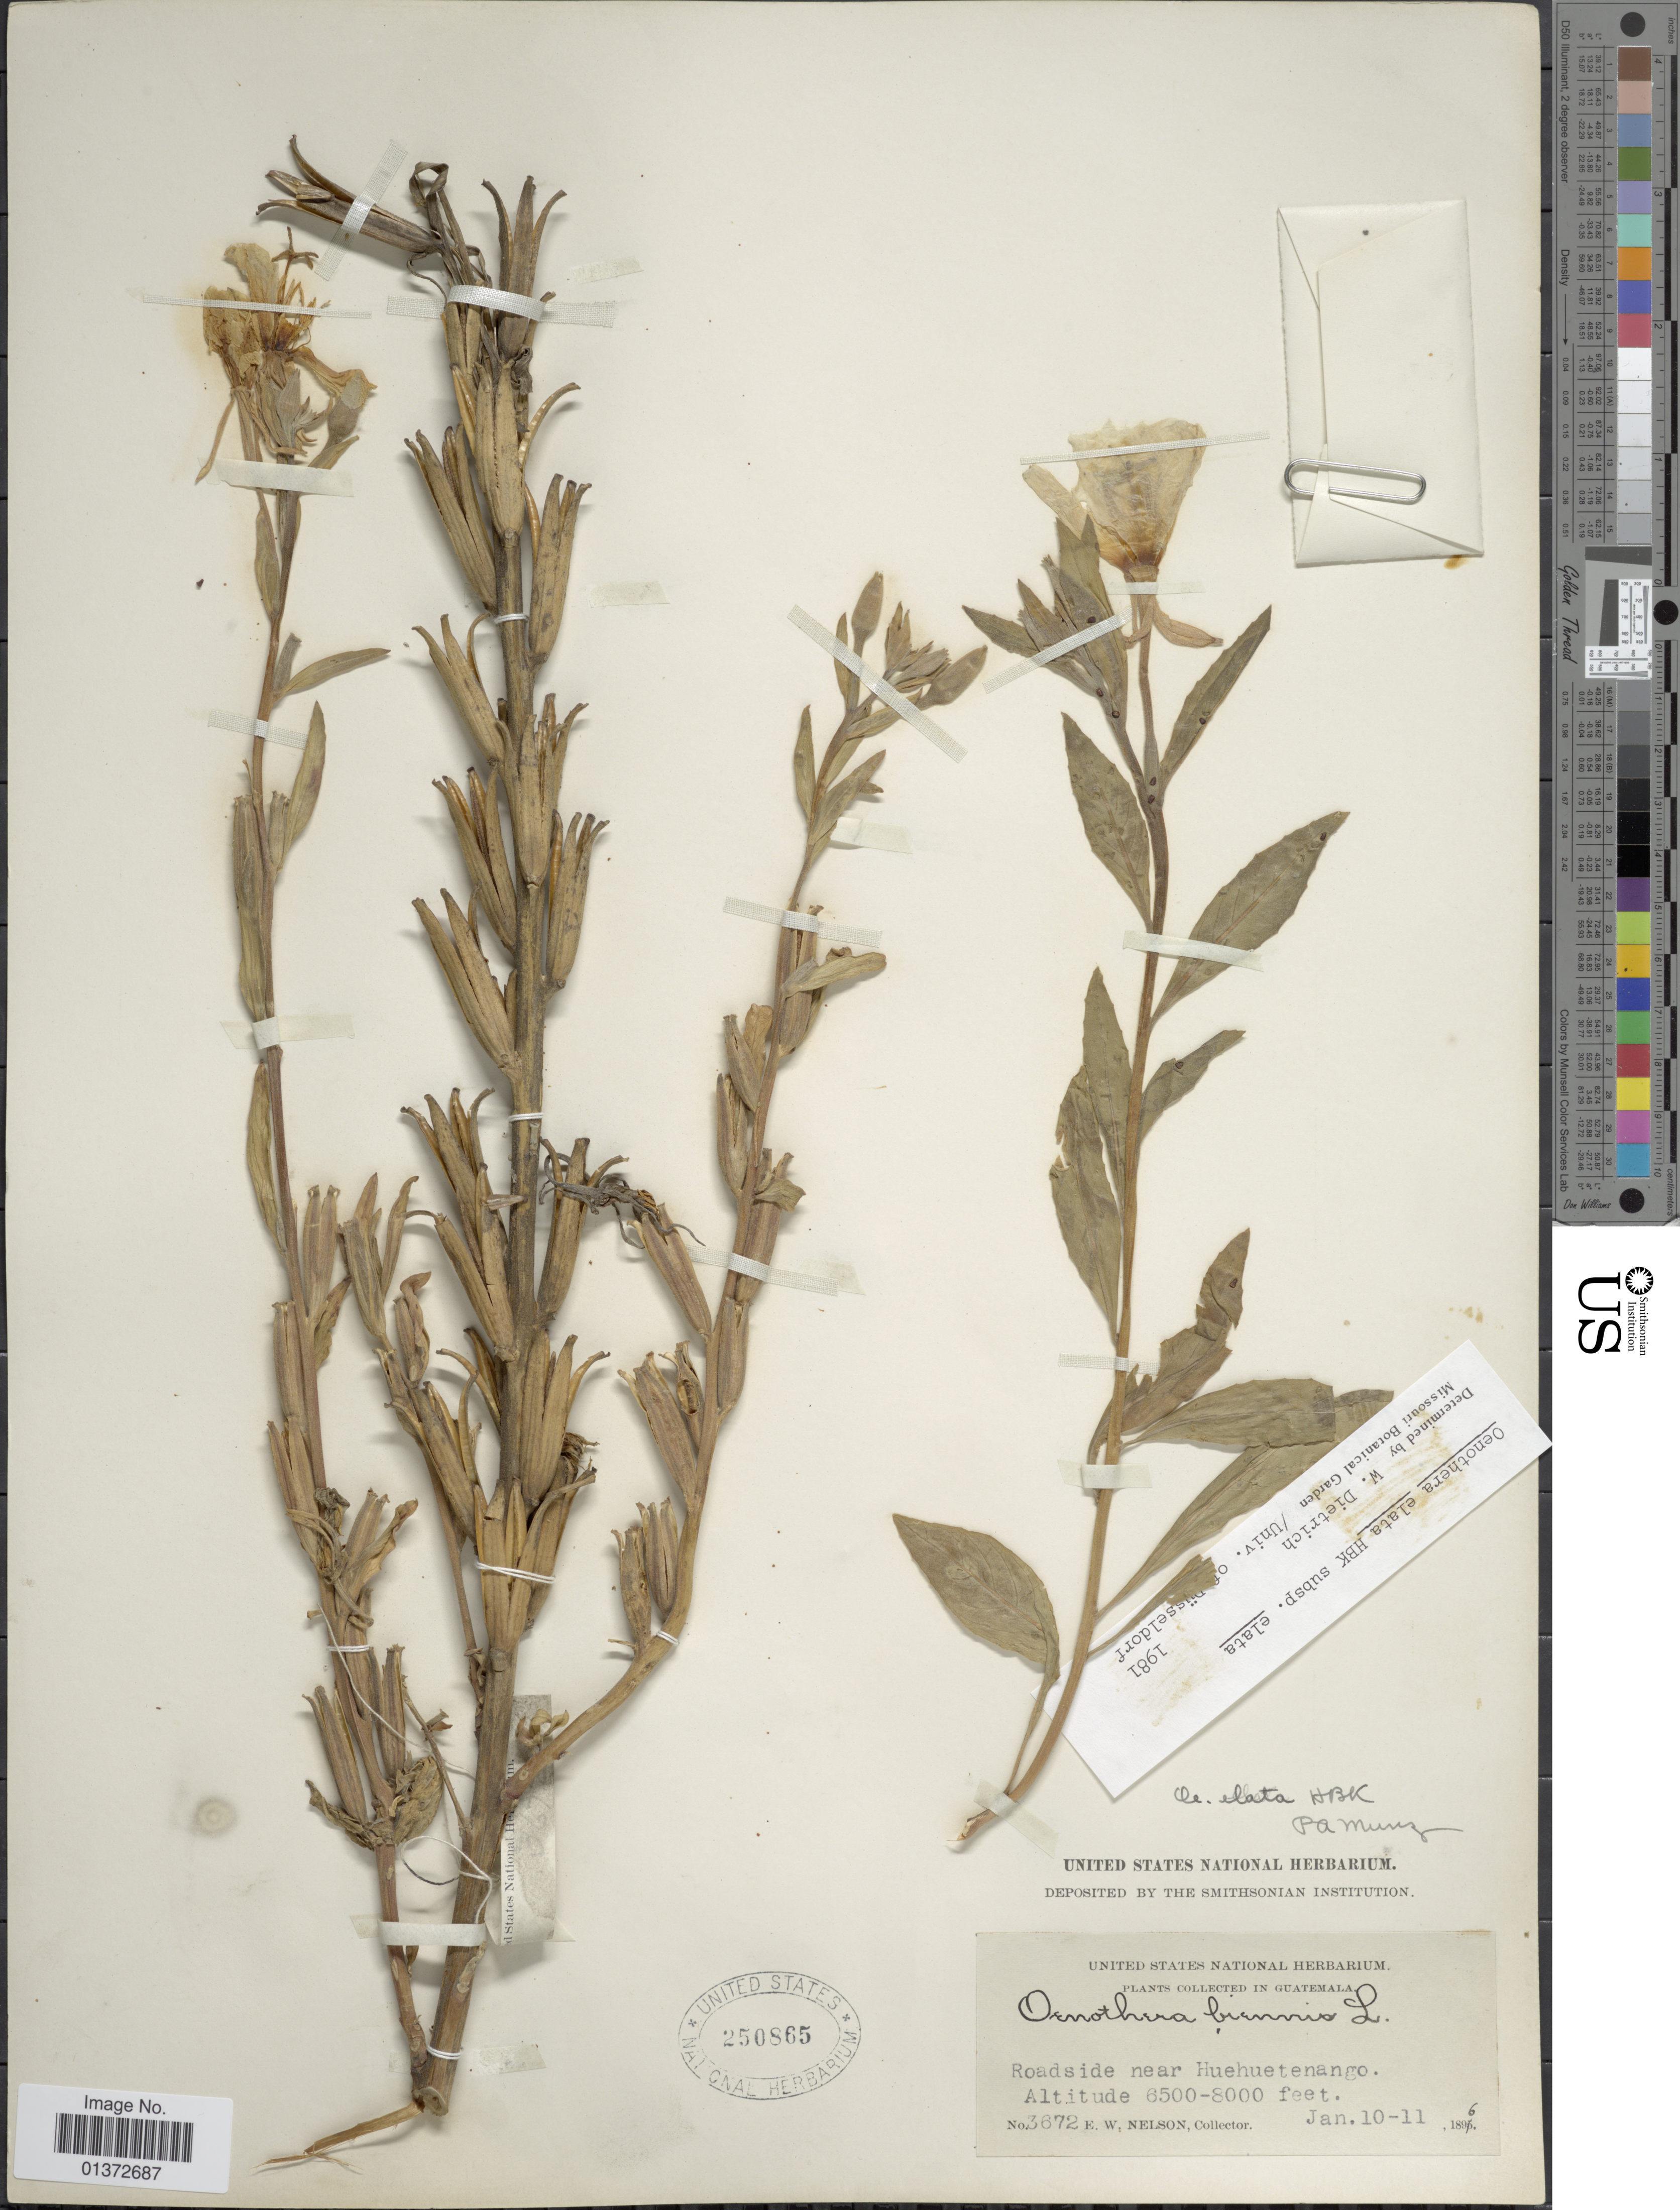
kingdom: Plantae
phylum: Tracheophyta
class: Magnoliopsida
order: Myrtales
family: Onagraceae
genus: Oenothera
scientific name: Oenothera elata subsp. elata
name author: Kunth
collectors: E. W. Nelson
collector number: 3672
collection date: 1895-01-10/1896-01-11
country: Guatemala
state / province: Huehuetenango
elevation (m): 1981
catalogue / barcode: US 250865